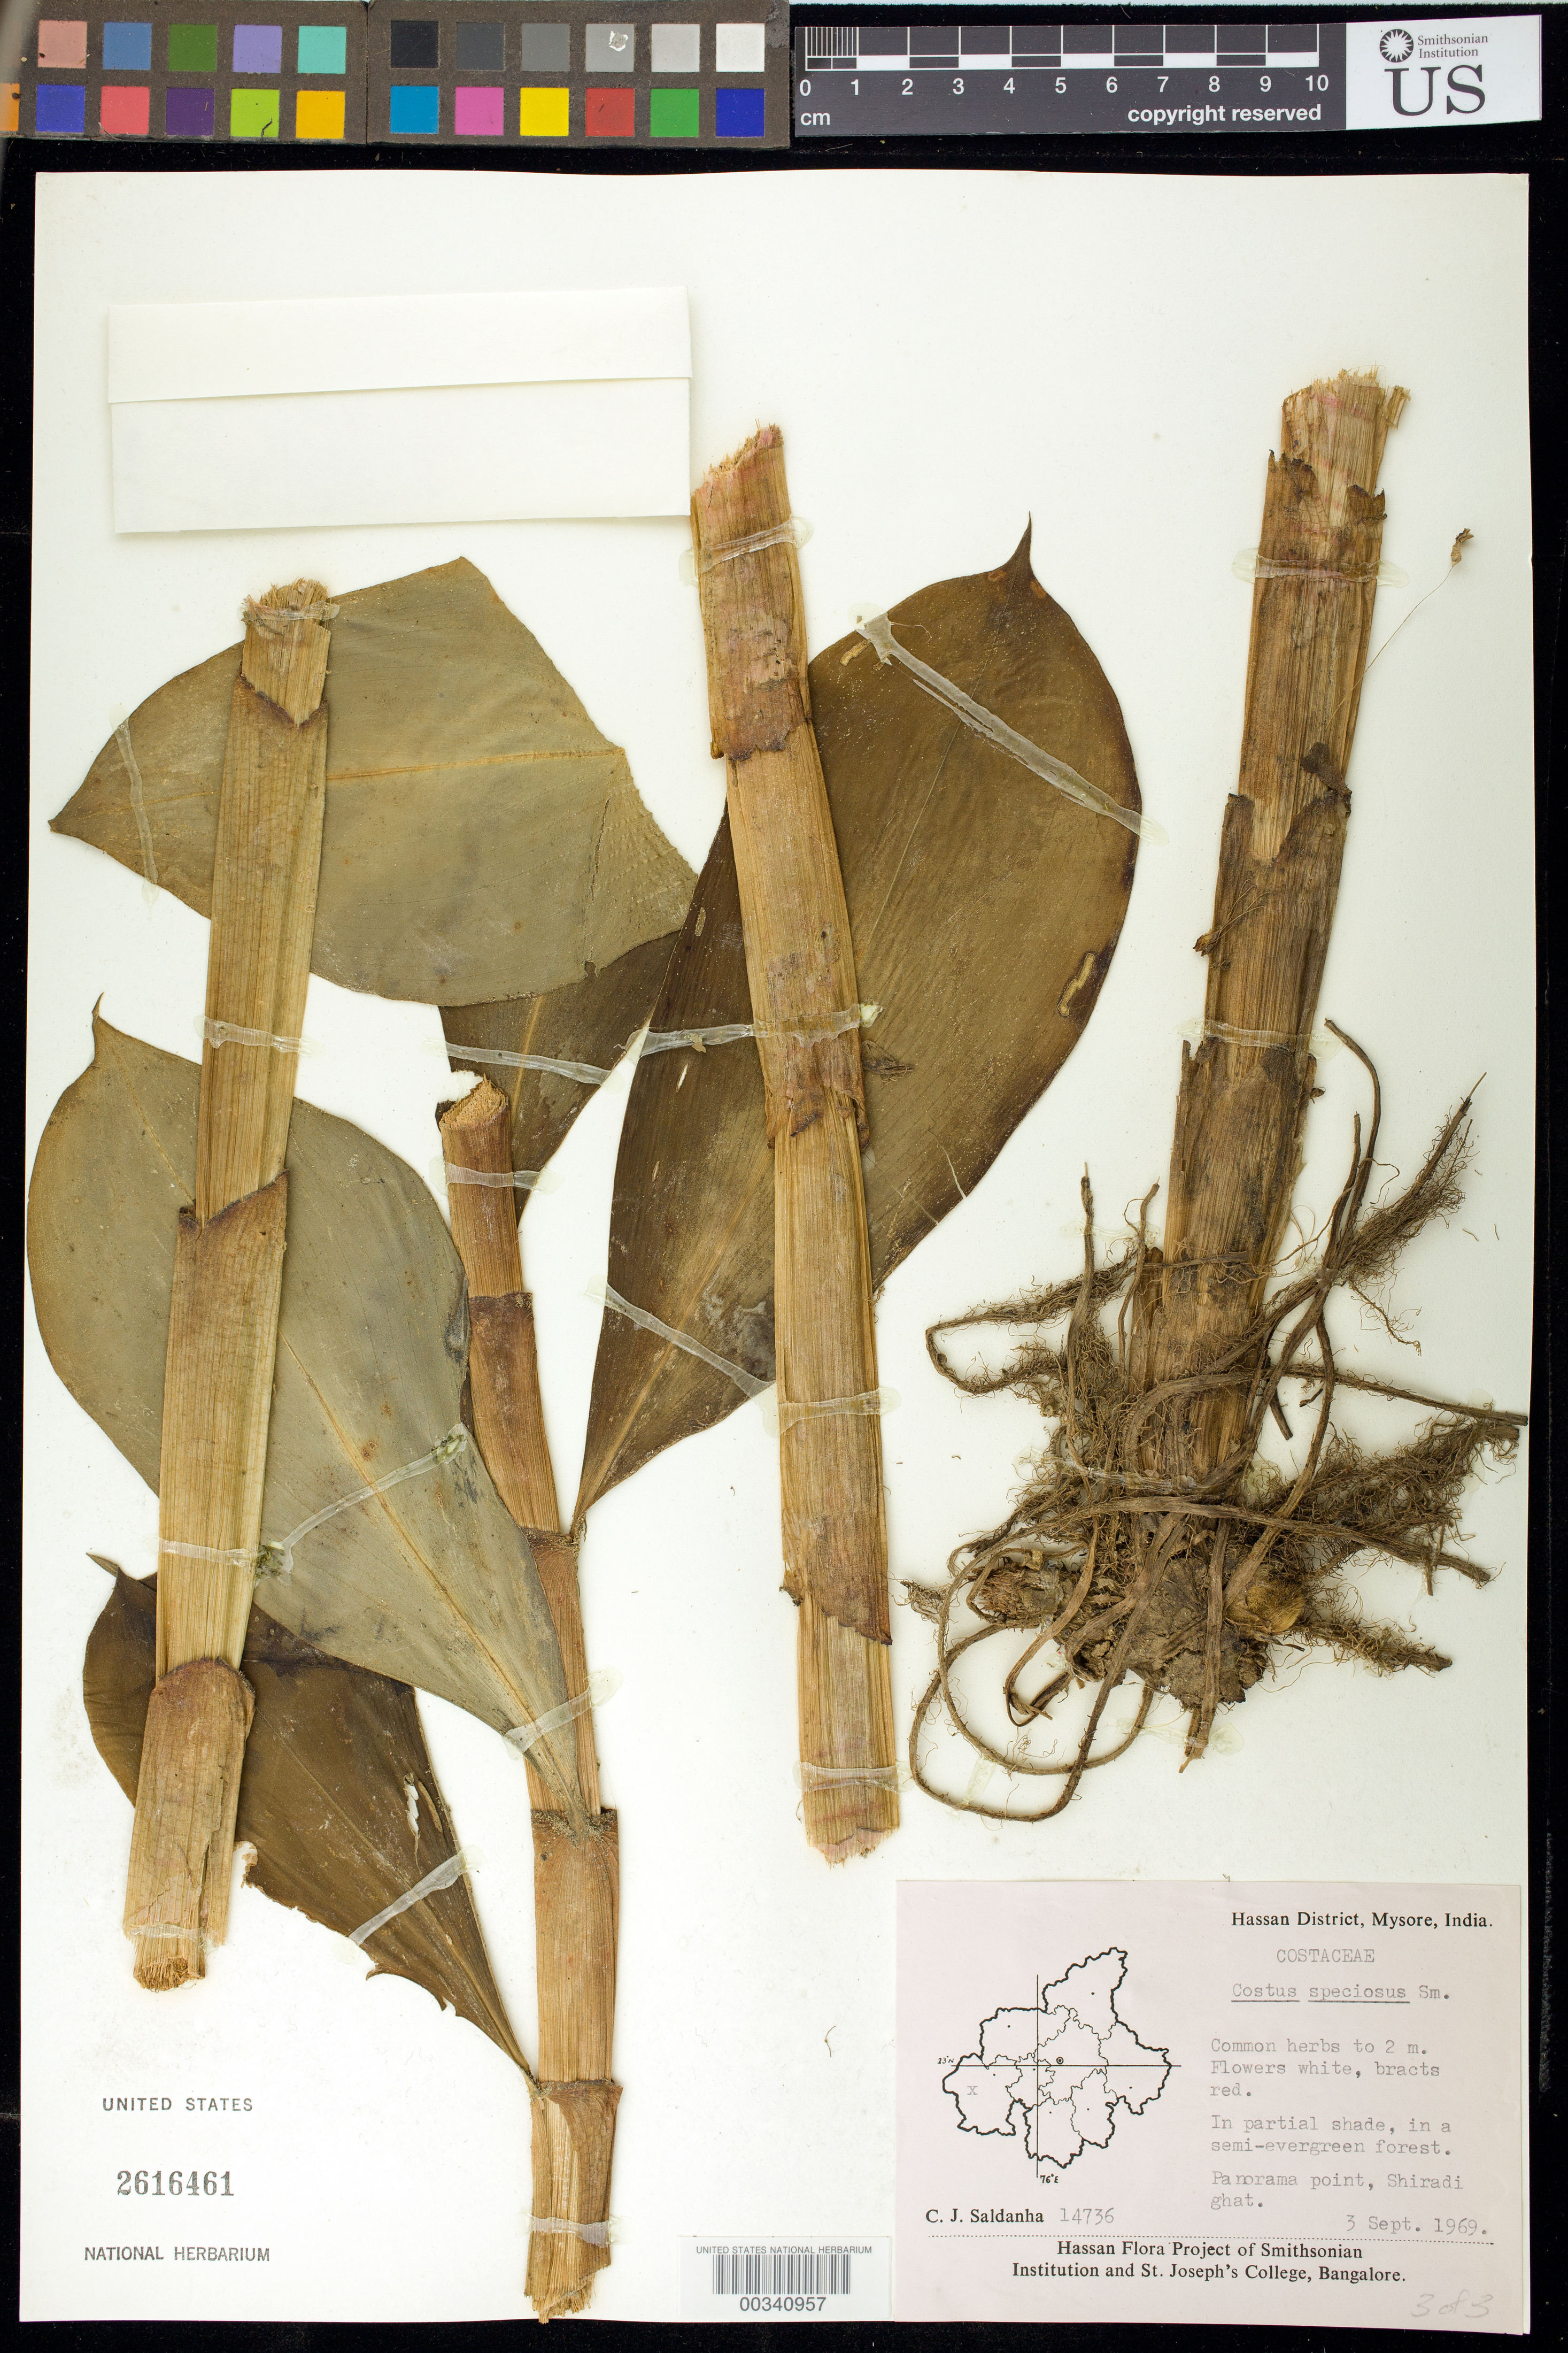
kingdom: Plantae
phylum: Tracheophyta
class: Liliopsida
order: Zingiberales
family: Costaceae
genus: Hellenia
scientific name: Hellenia speciosa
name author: (J. Koenig) S.R. Dutta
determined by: (US) Smithsonian Institution - National Museum of Natural History - Department of Botany (UNITED STATES)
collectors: C. J. Saldanha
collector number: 14736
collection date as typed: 03 Sep 1969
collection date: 1969-09-03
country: India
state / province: Karnataka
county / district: Hassan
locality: Panorama point, shiradi ghat, mysore state [mysore state = karnataka.]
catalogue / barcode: US 2616461